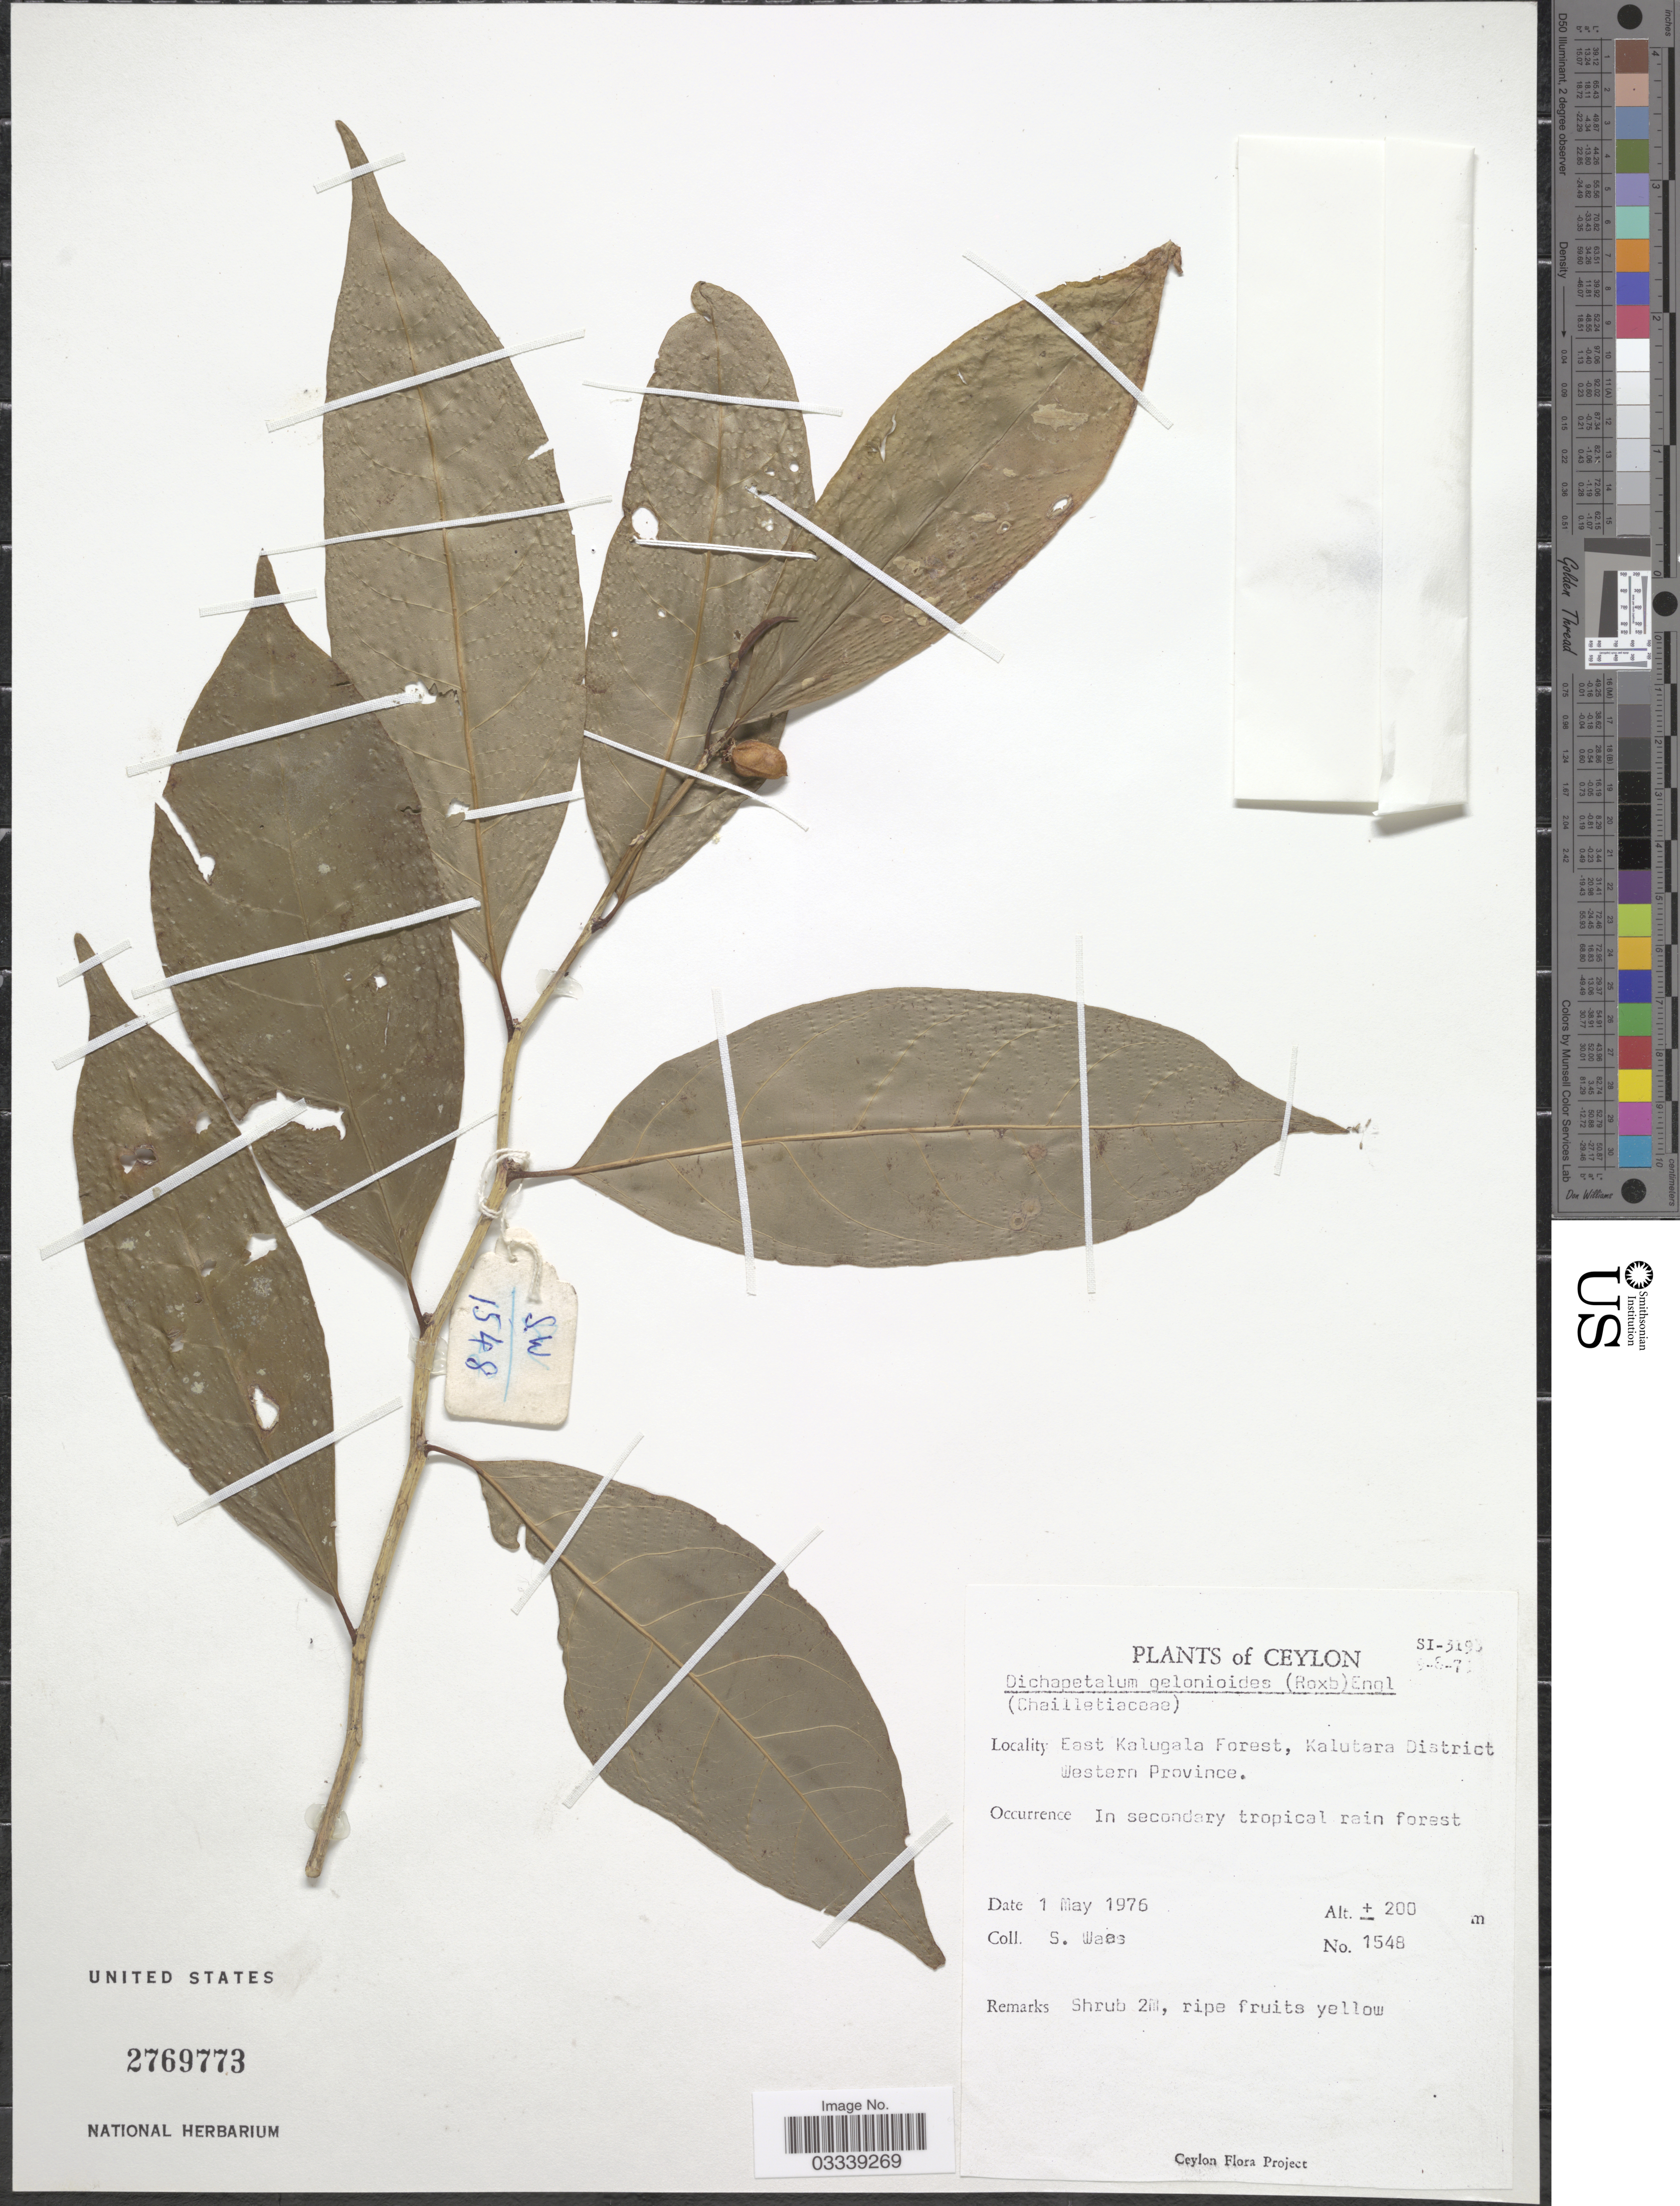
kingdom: Plantae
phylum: Tracheophyta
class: Magnoliopsida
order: Malpighiales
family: Dichapetalaceae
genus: Dichapetalum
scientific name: Dichapetalum gelonioides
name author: (Roxb.) Engl.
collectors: S. Waas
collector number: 1548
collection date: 1976-05-01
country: Sri Lanka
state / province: Western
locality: Ceylon, East Kalugala Forest, Kalutara District.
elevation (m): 200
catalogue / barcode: US 2769773